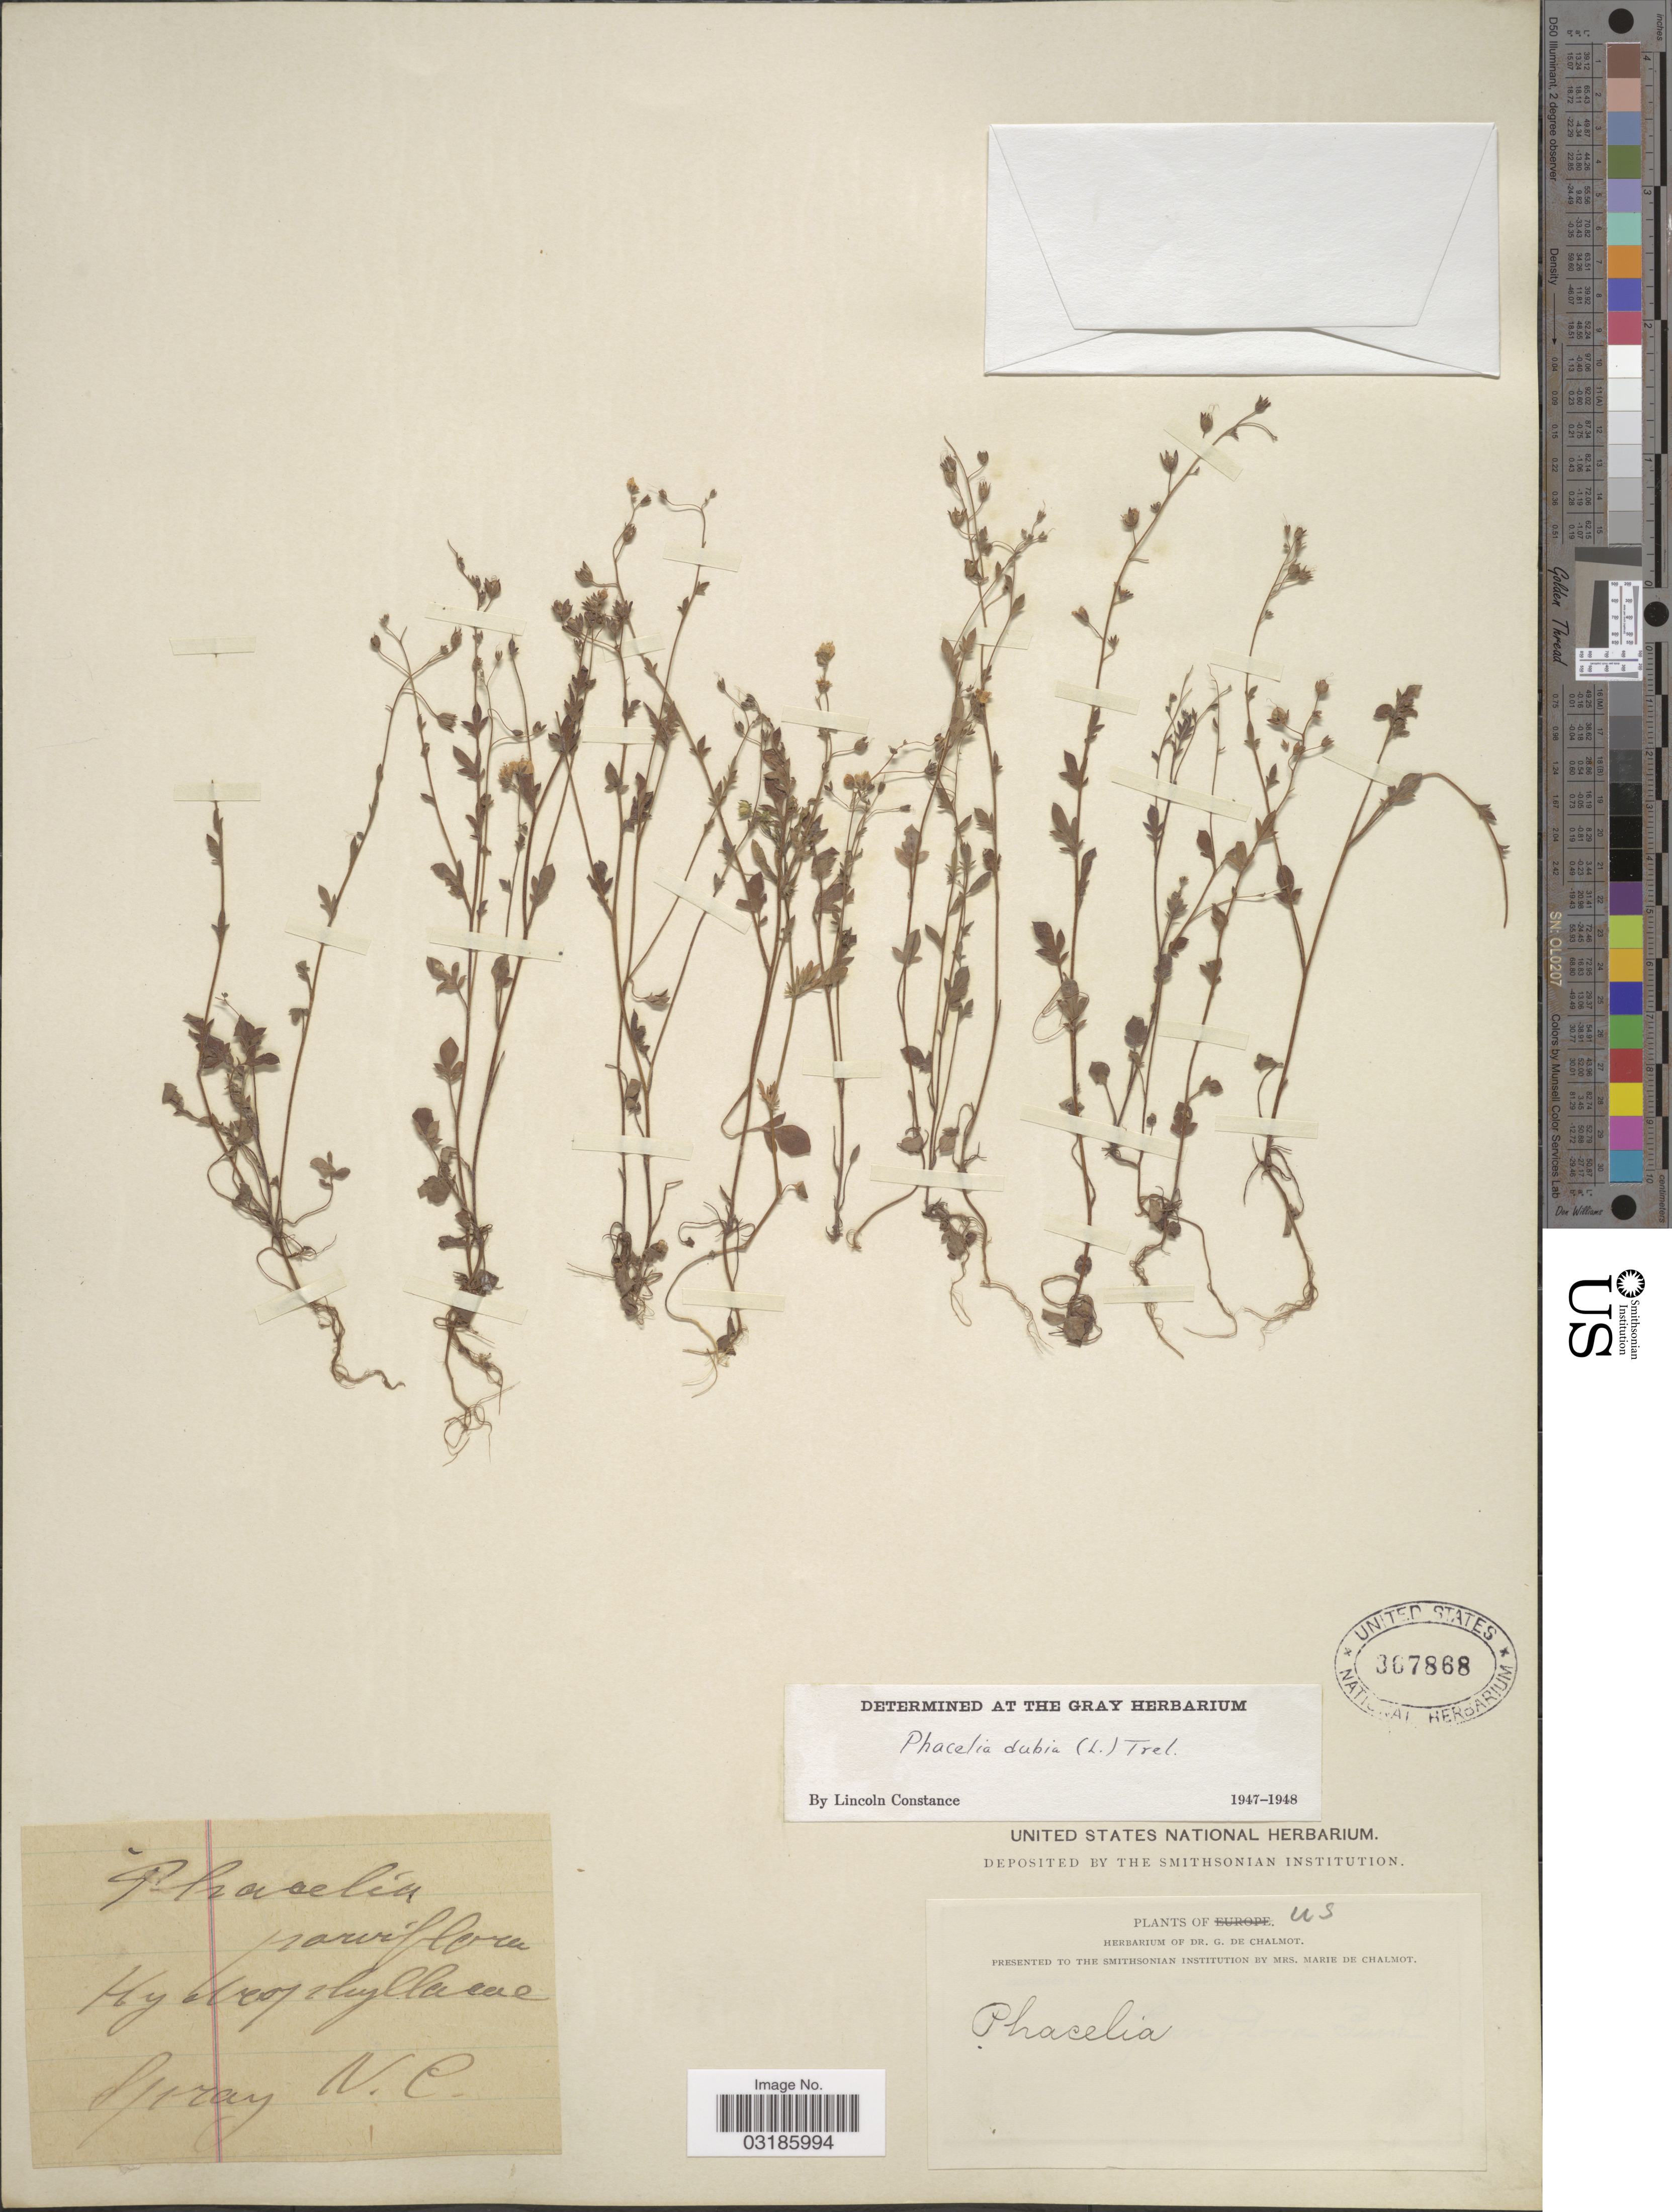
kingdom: Plantae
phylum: Tracheophyta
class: Magnoliopsida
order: Boraginales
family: Hydrophyllaceae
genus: Phacelia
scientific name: Phacelia dubia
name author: (L.) Trel.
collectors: ex herb. G. de Chalmot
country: United States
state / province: North Carolina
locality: Spray N.C.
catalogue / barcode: US 367868